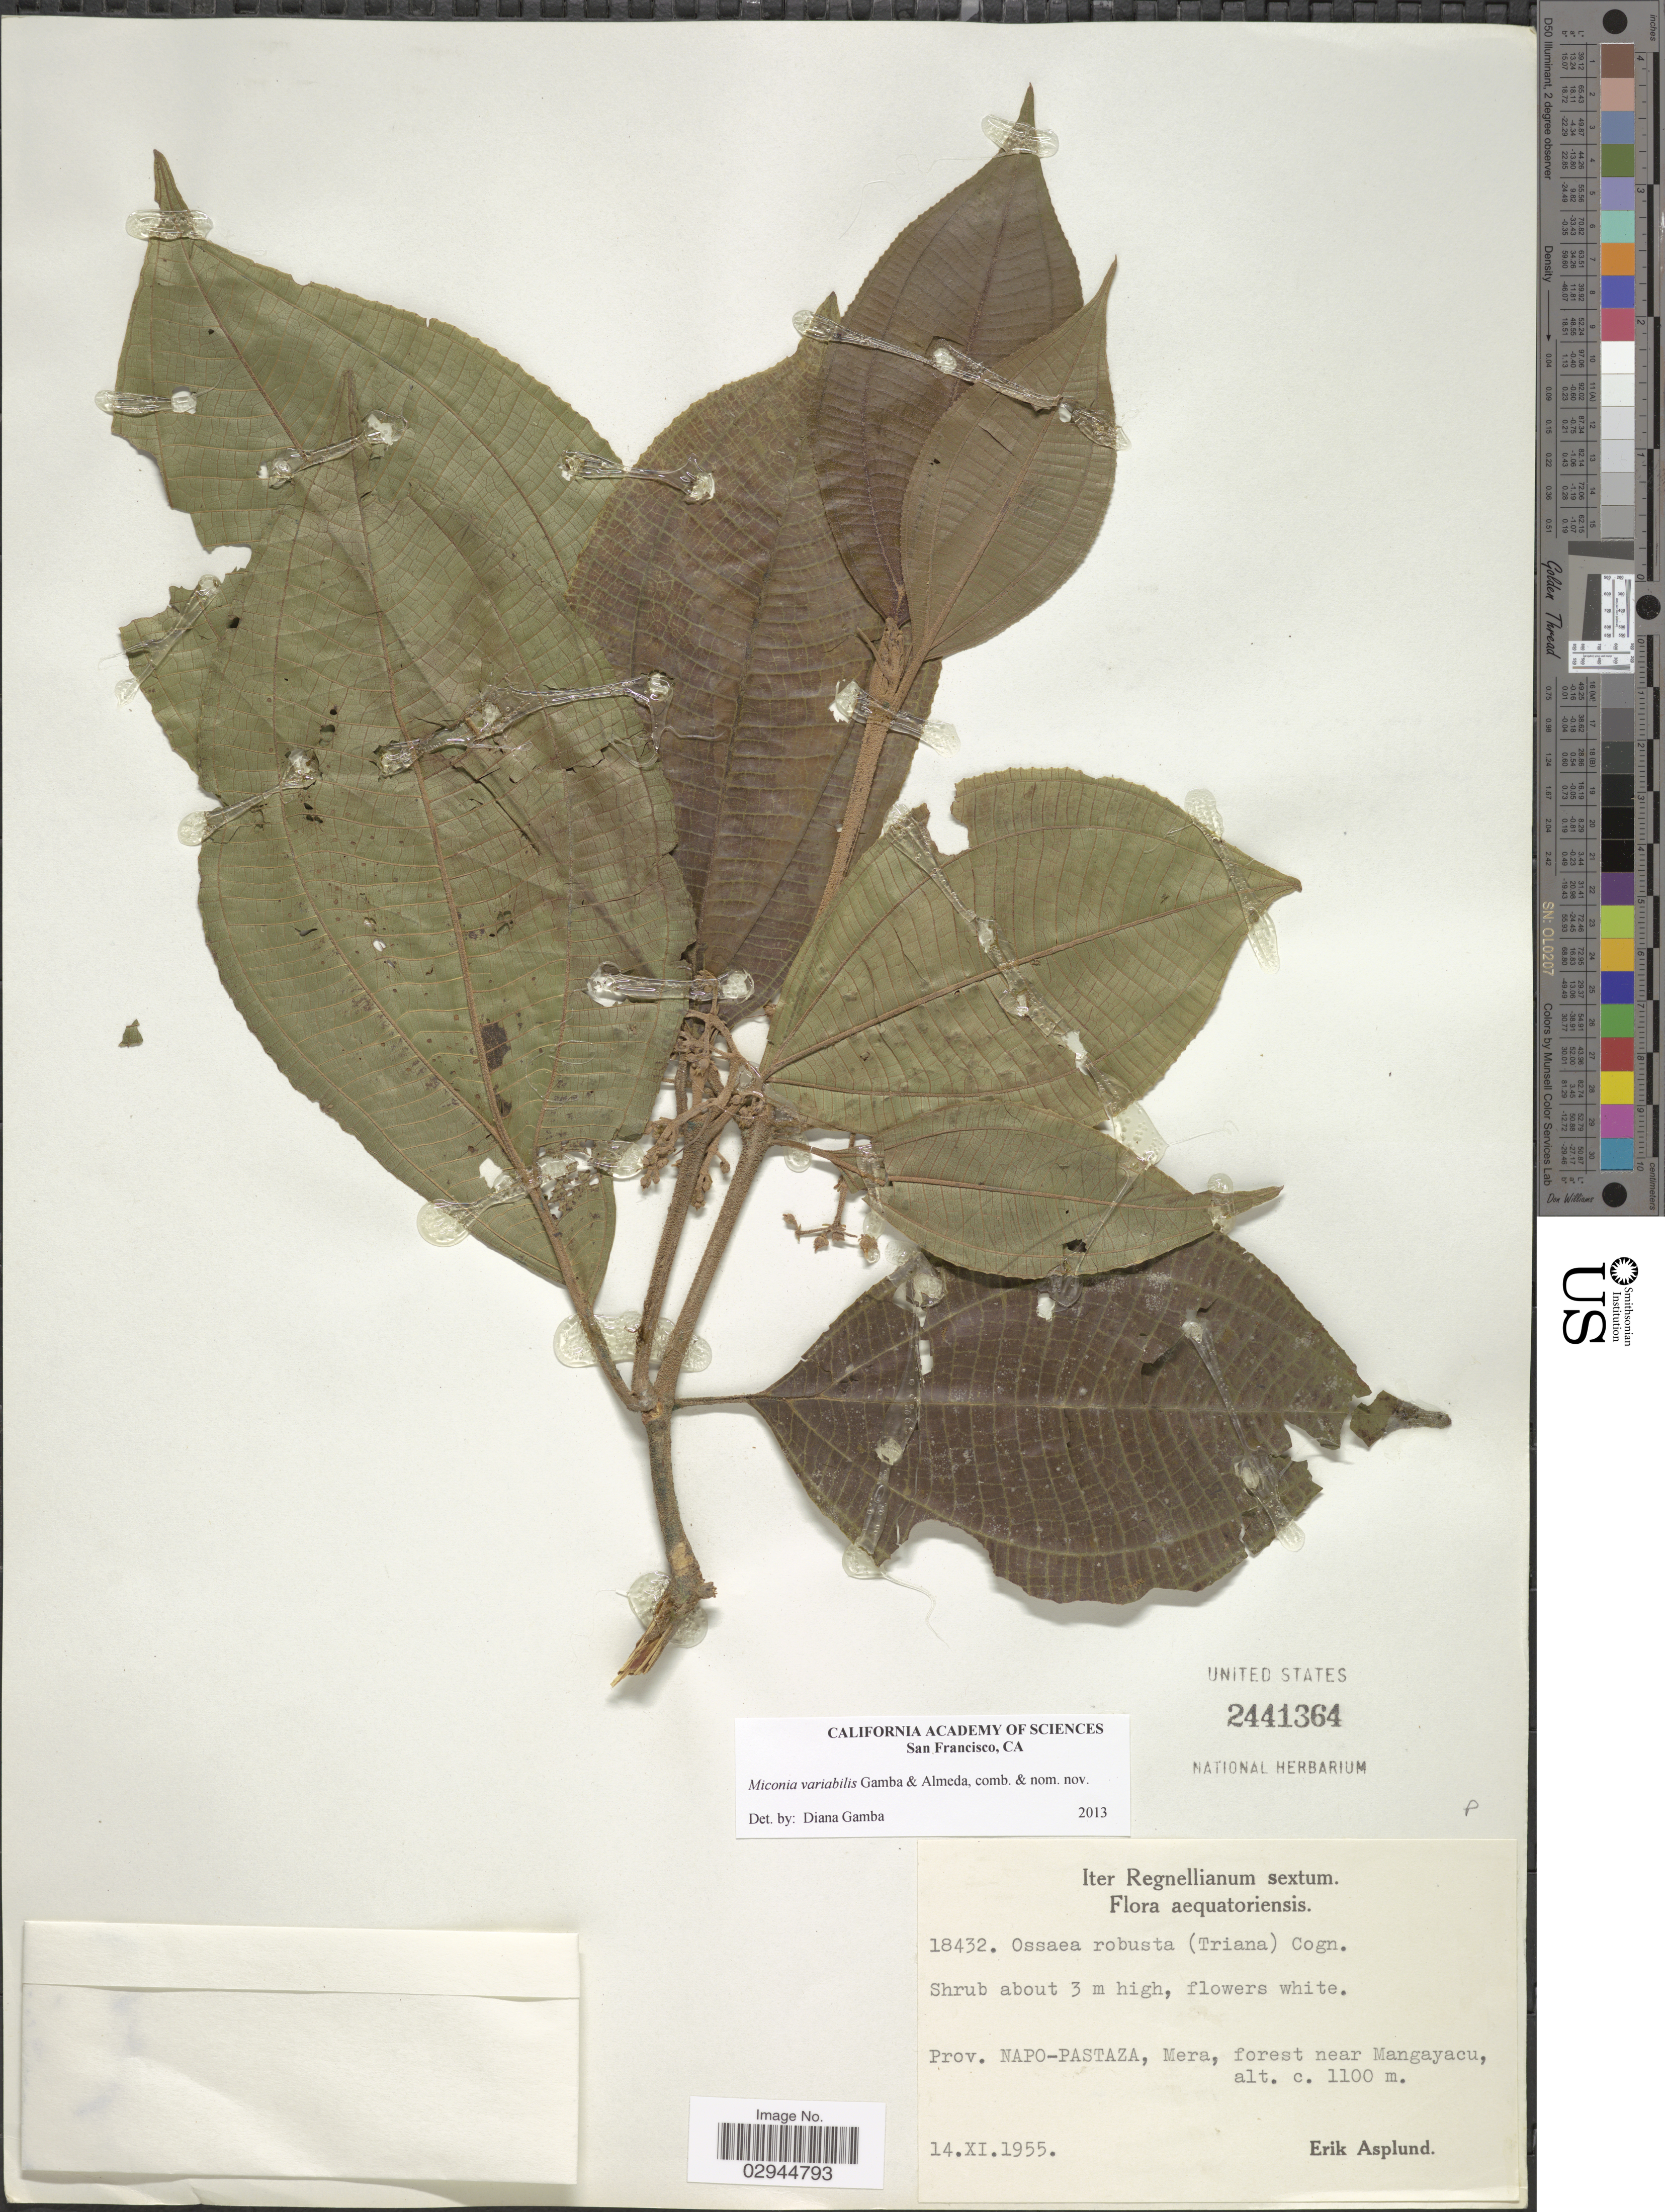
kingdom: Plantae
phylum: Tracheophyta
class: Magnoliopsida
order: Myrtales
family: Melastomataceae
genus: Miconia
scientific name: Miconia variabilis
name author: Gamba & Almeda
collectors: E. Asplund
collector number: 18432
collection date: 1955-11-14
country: Ecuador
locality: Prov. Napo-Pastaza, Mera, forest near Mangayacu.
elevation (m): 1100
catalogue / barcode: US 2441364